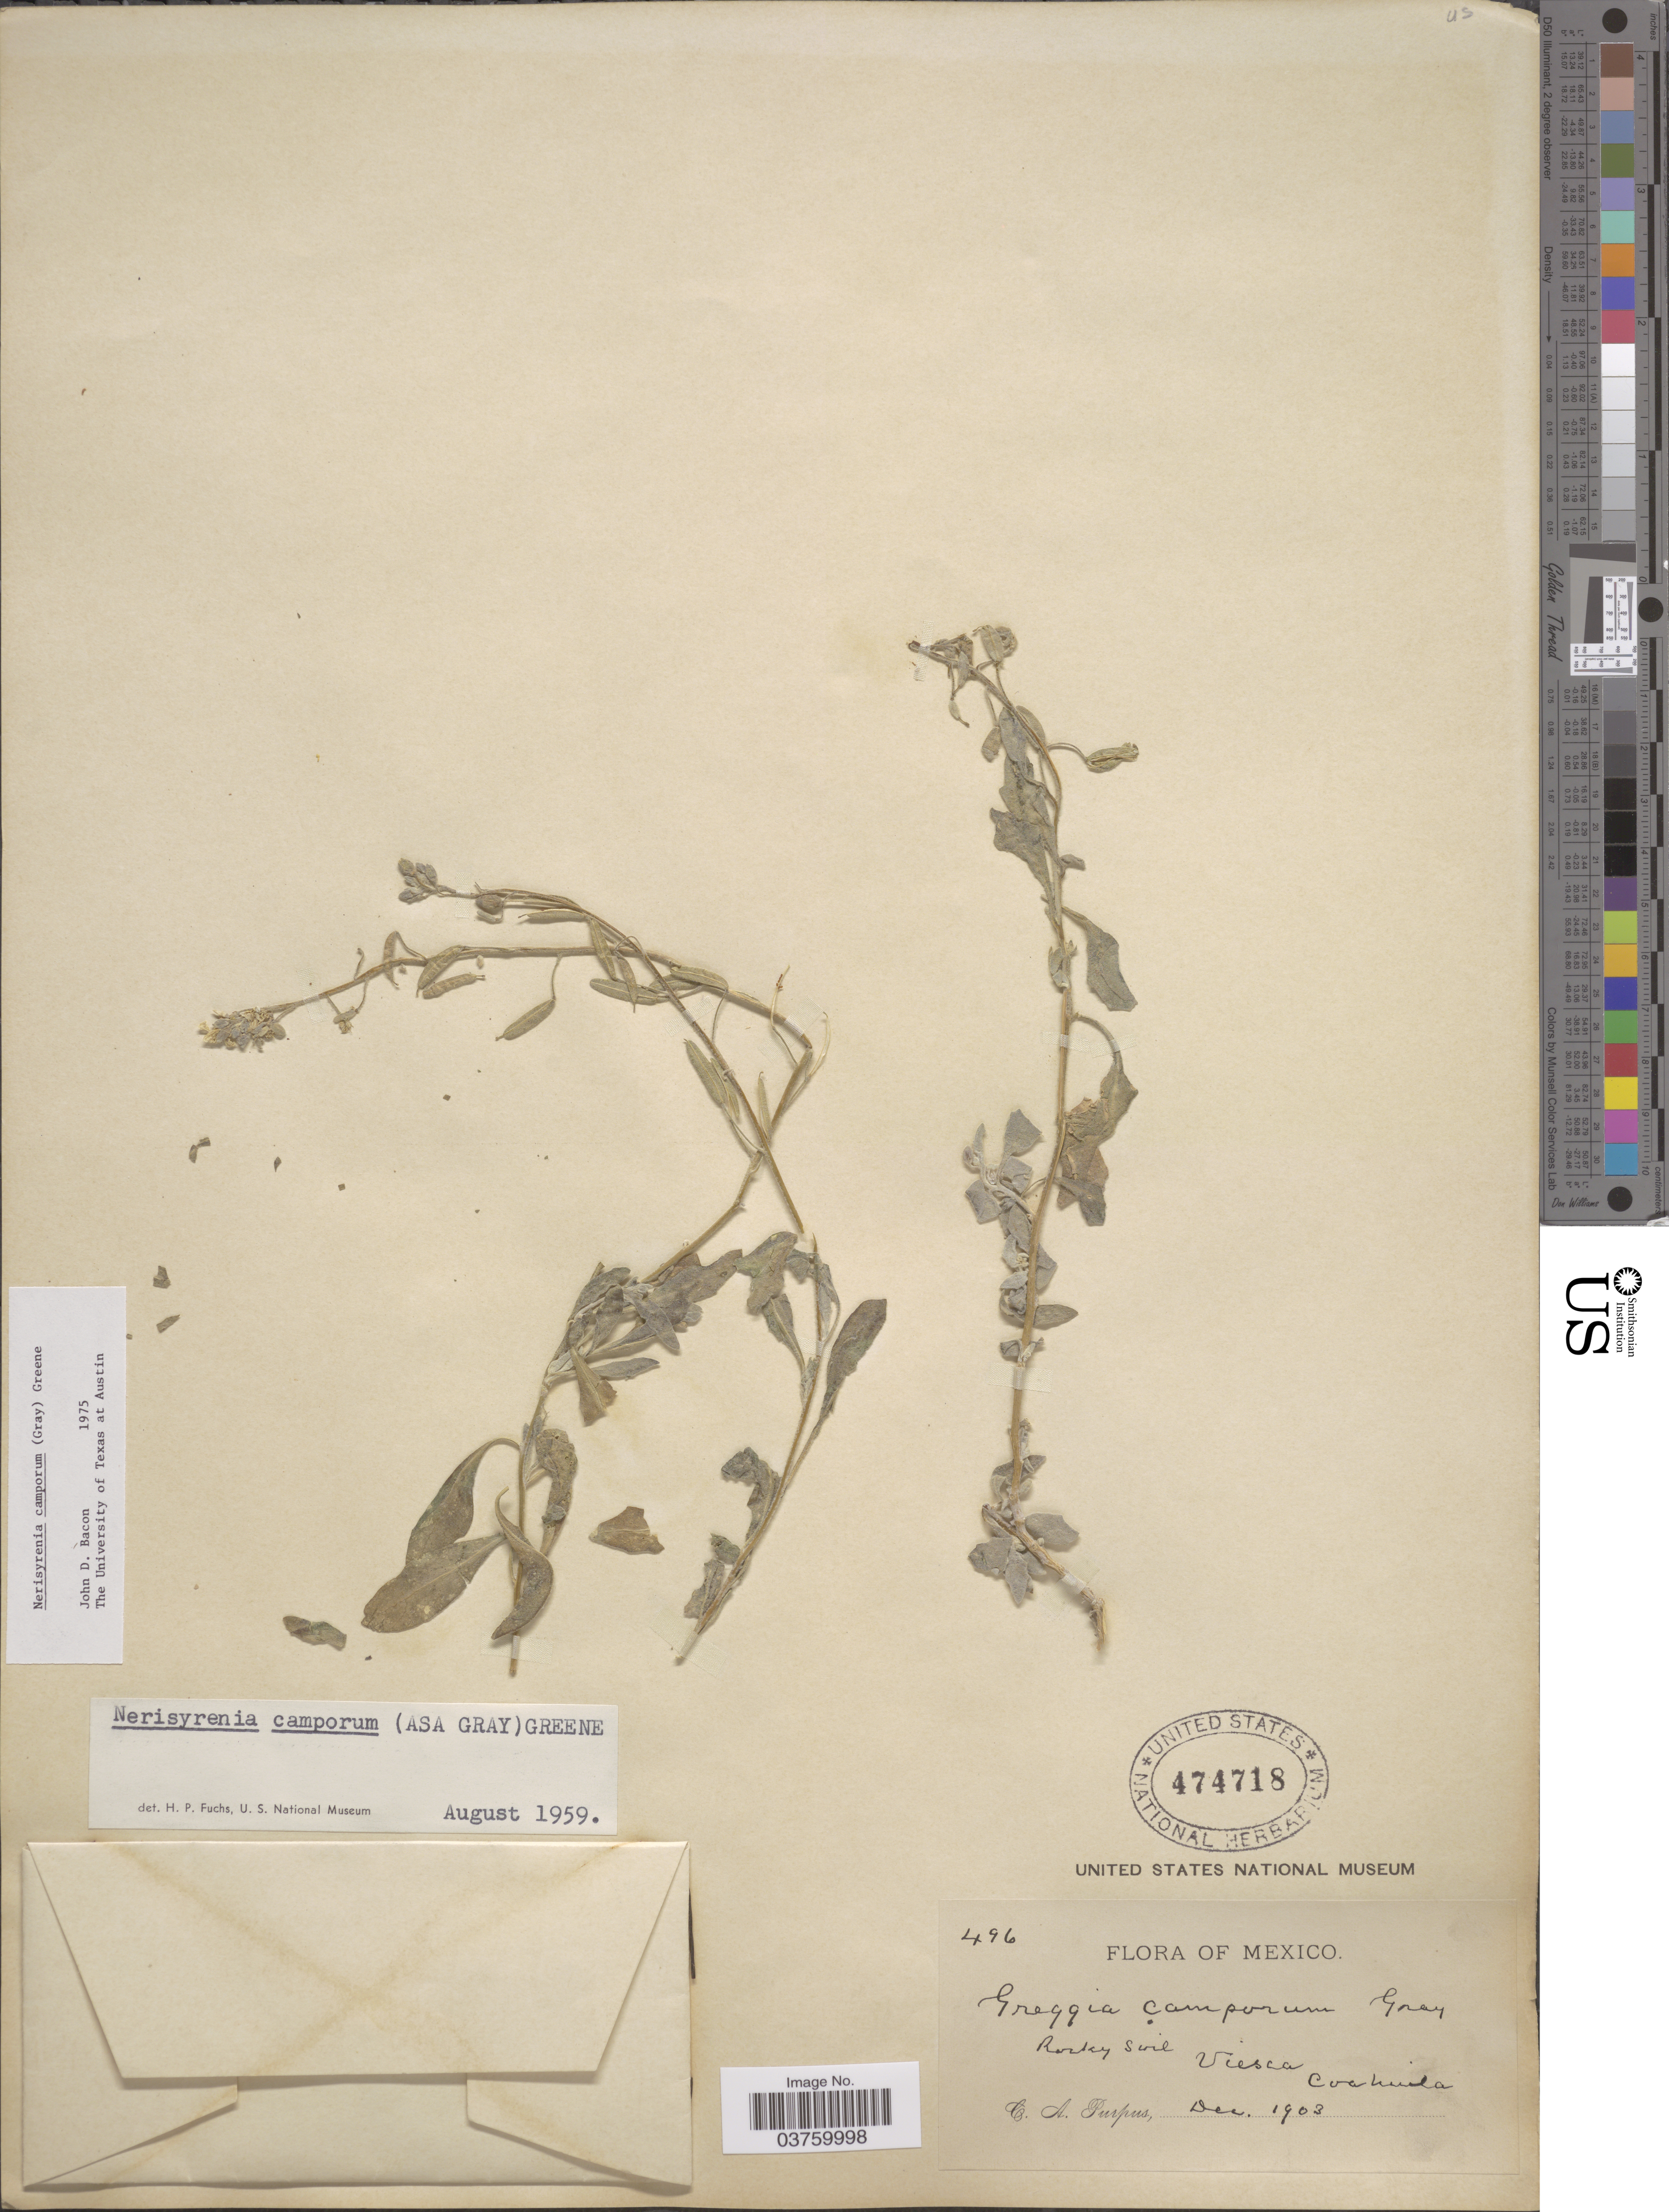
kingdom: Plantae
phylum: Tracheophyta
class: Magnoliopsida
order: Brassicales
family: Brassicaceae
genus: Nerisyrenia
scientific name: Nerisyrenia camporum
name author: (A. Gray) Greene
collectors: C. A. Purpus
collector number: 496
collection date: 1903-12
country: Mexico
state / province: Coahuila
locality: Viesca.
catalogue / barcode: US 474718